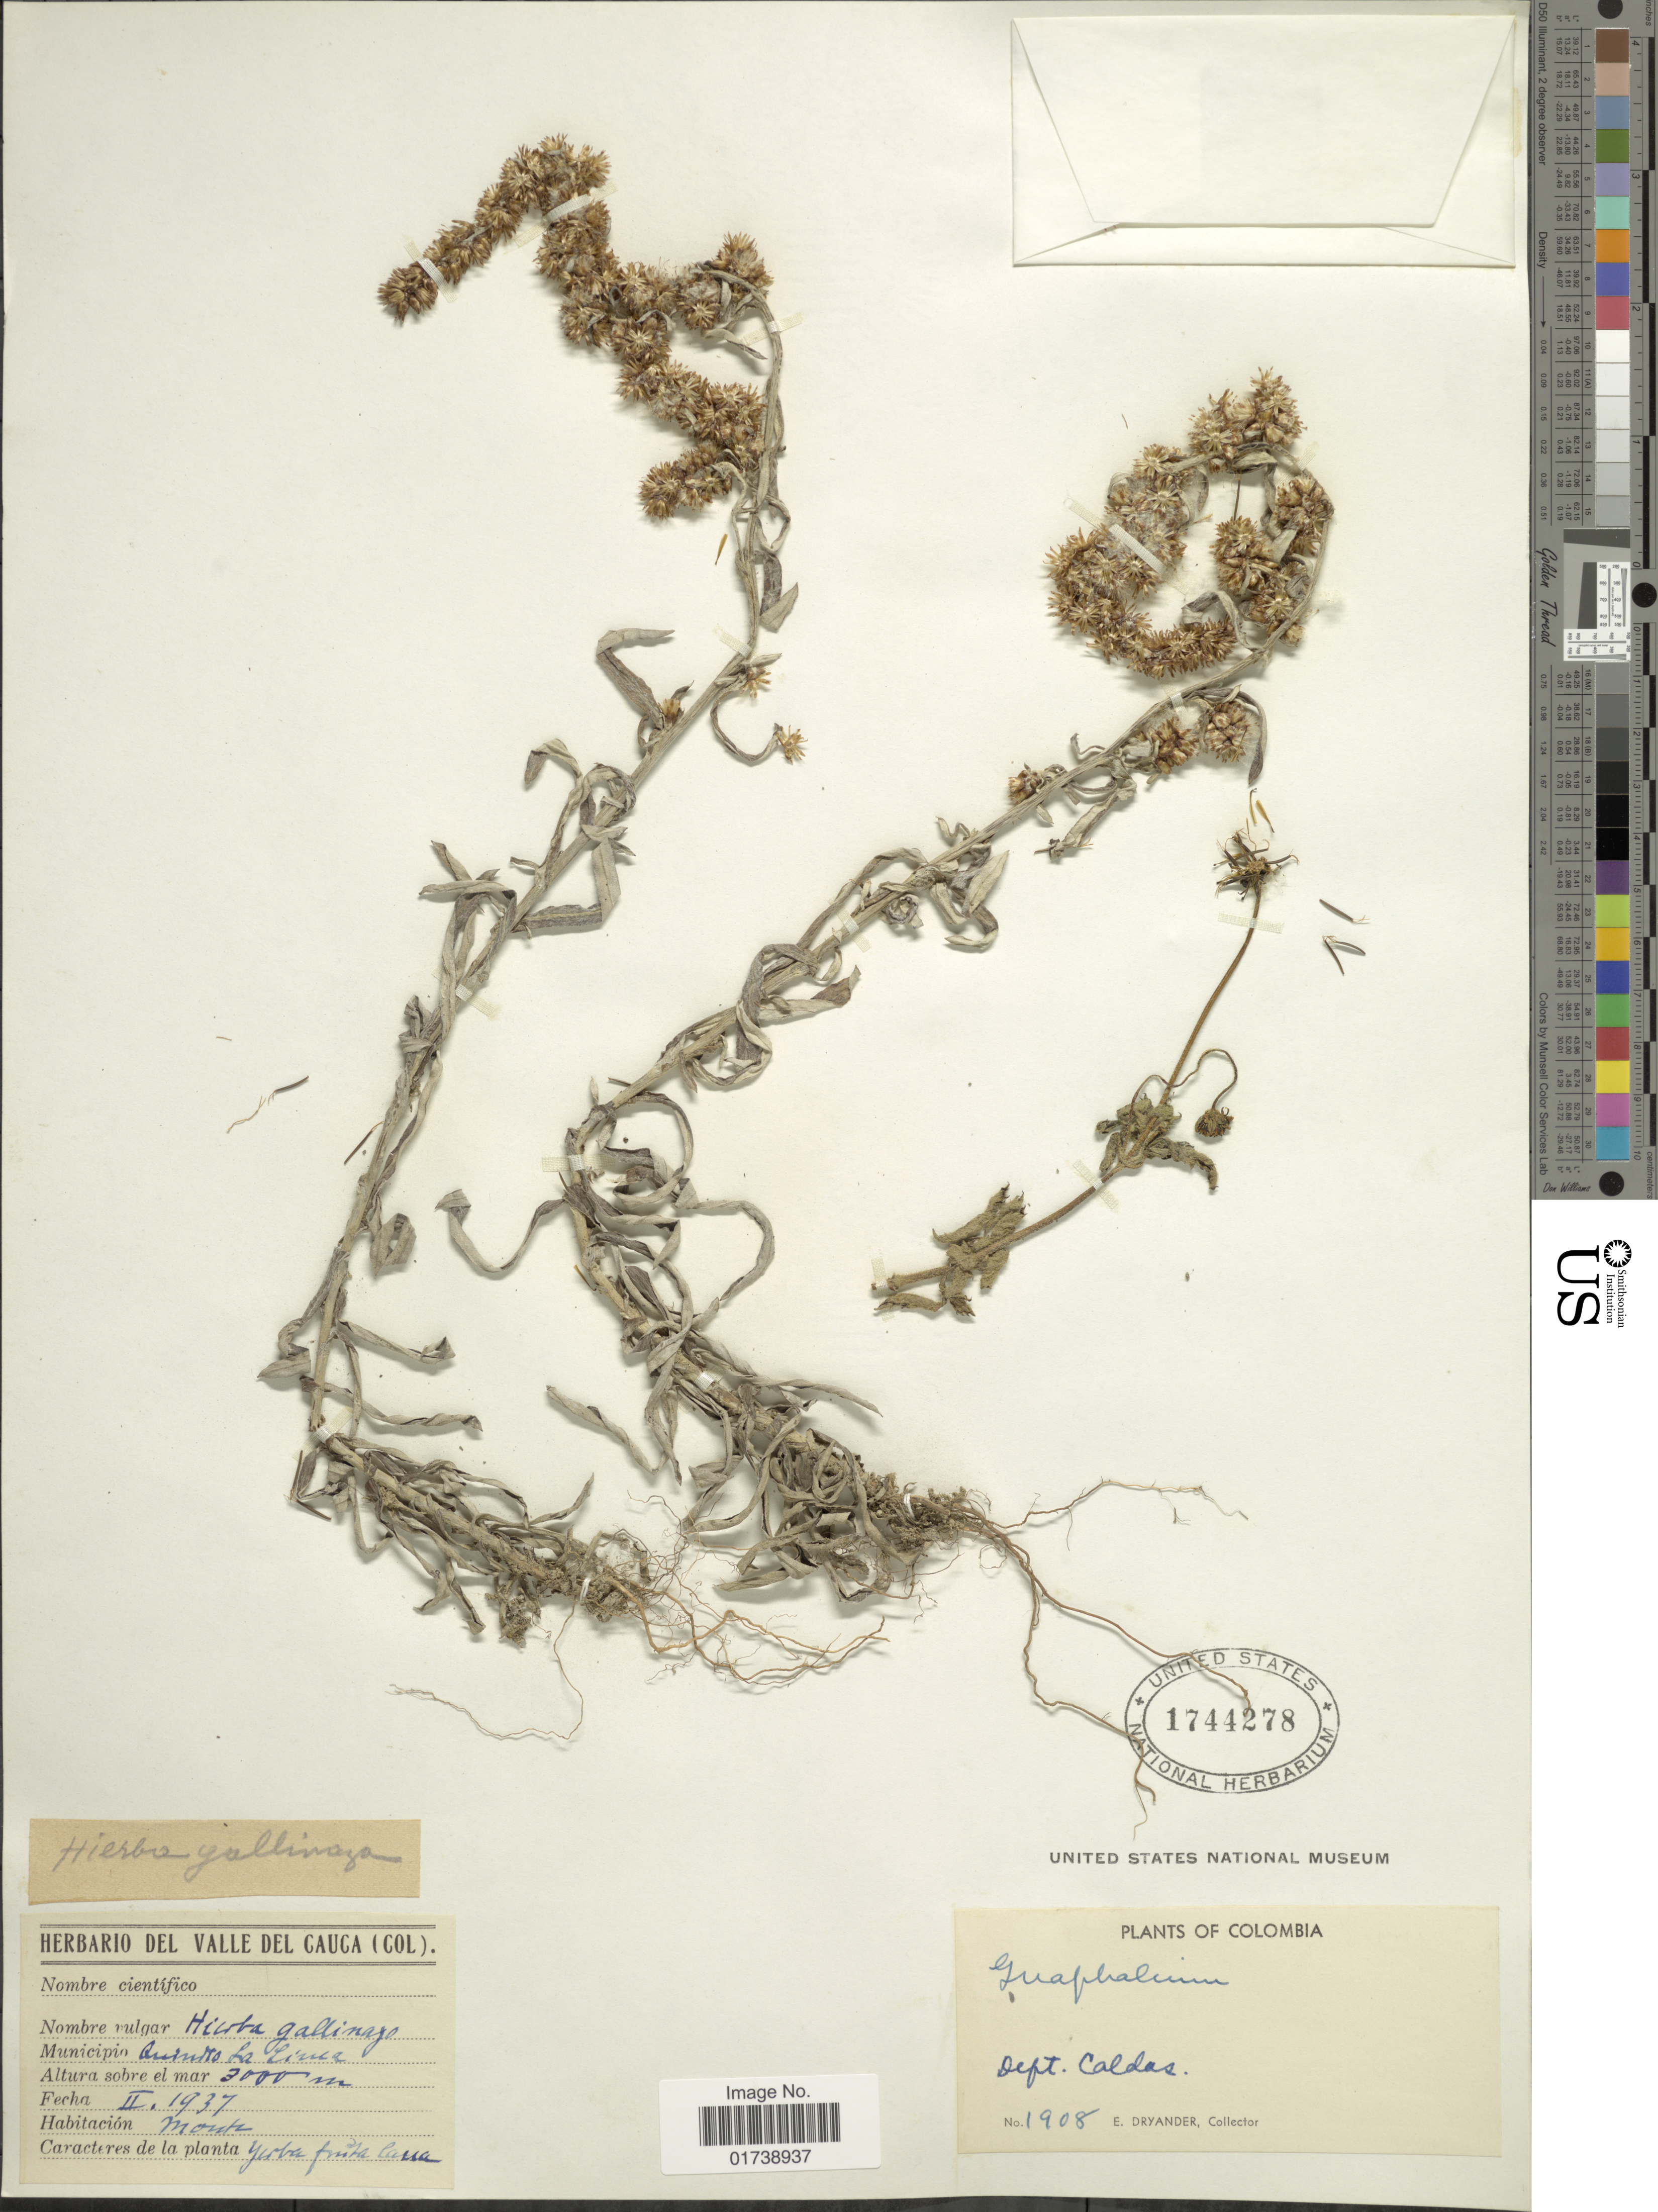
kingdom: Plantae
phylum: Tracheophyta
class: Magnoliopsida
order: Asterales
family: Asteraceae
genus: Gamochaeta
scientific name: Gamochaeta sp.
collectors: E. Dryander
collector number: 1908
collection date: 1937-02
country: Colombia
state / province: Caldas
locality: Municipio Quindio La Linea [interpreted]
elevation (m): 3000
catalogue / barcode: US 1744278